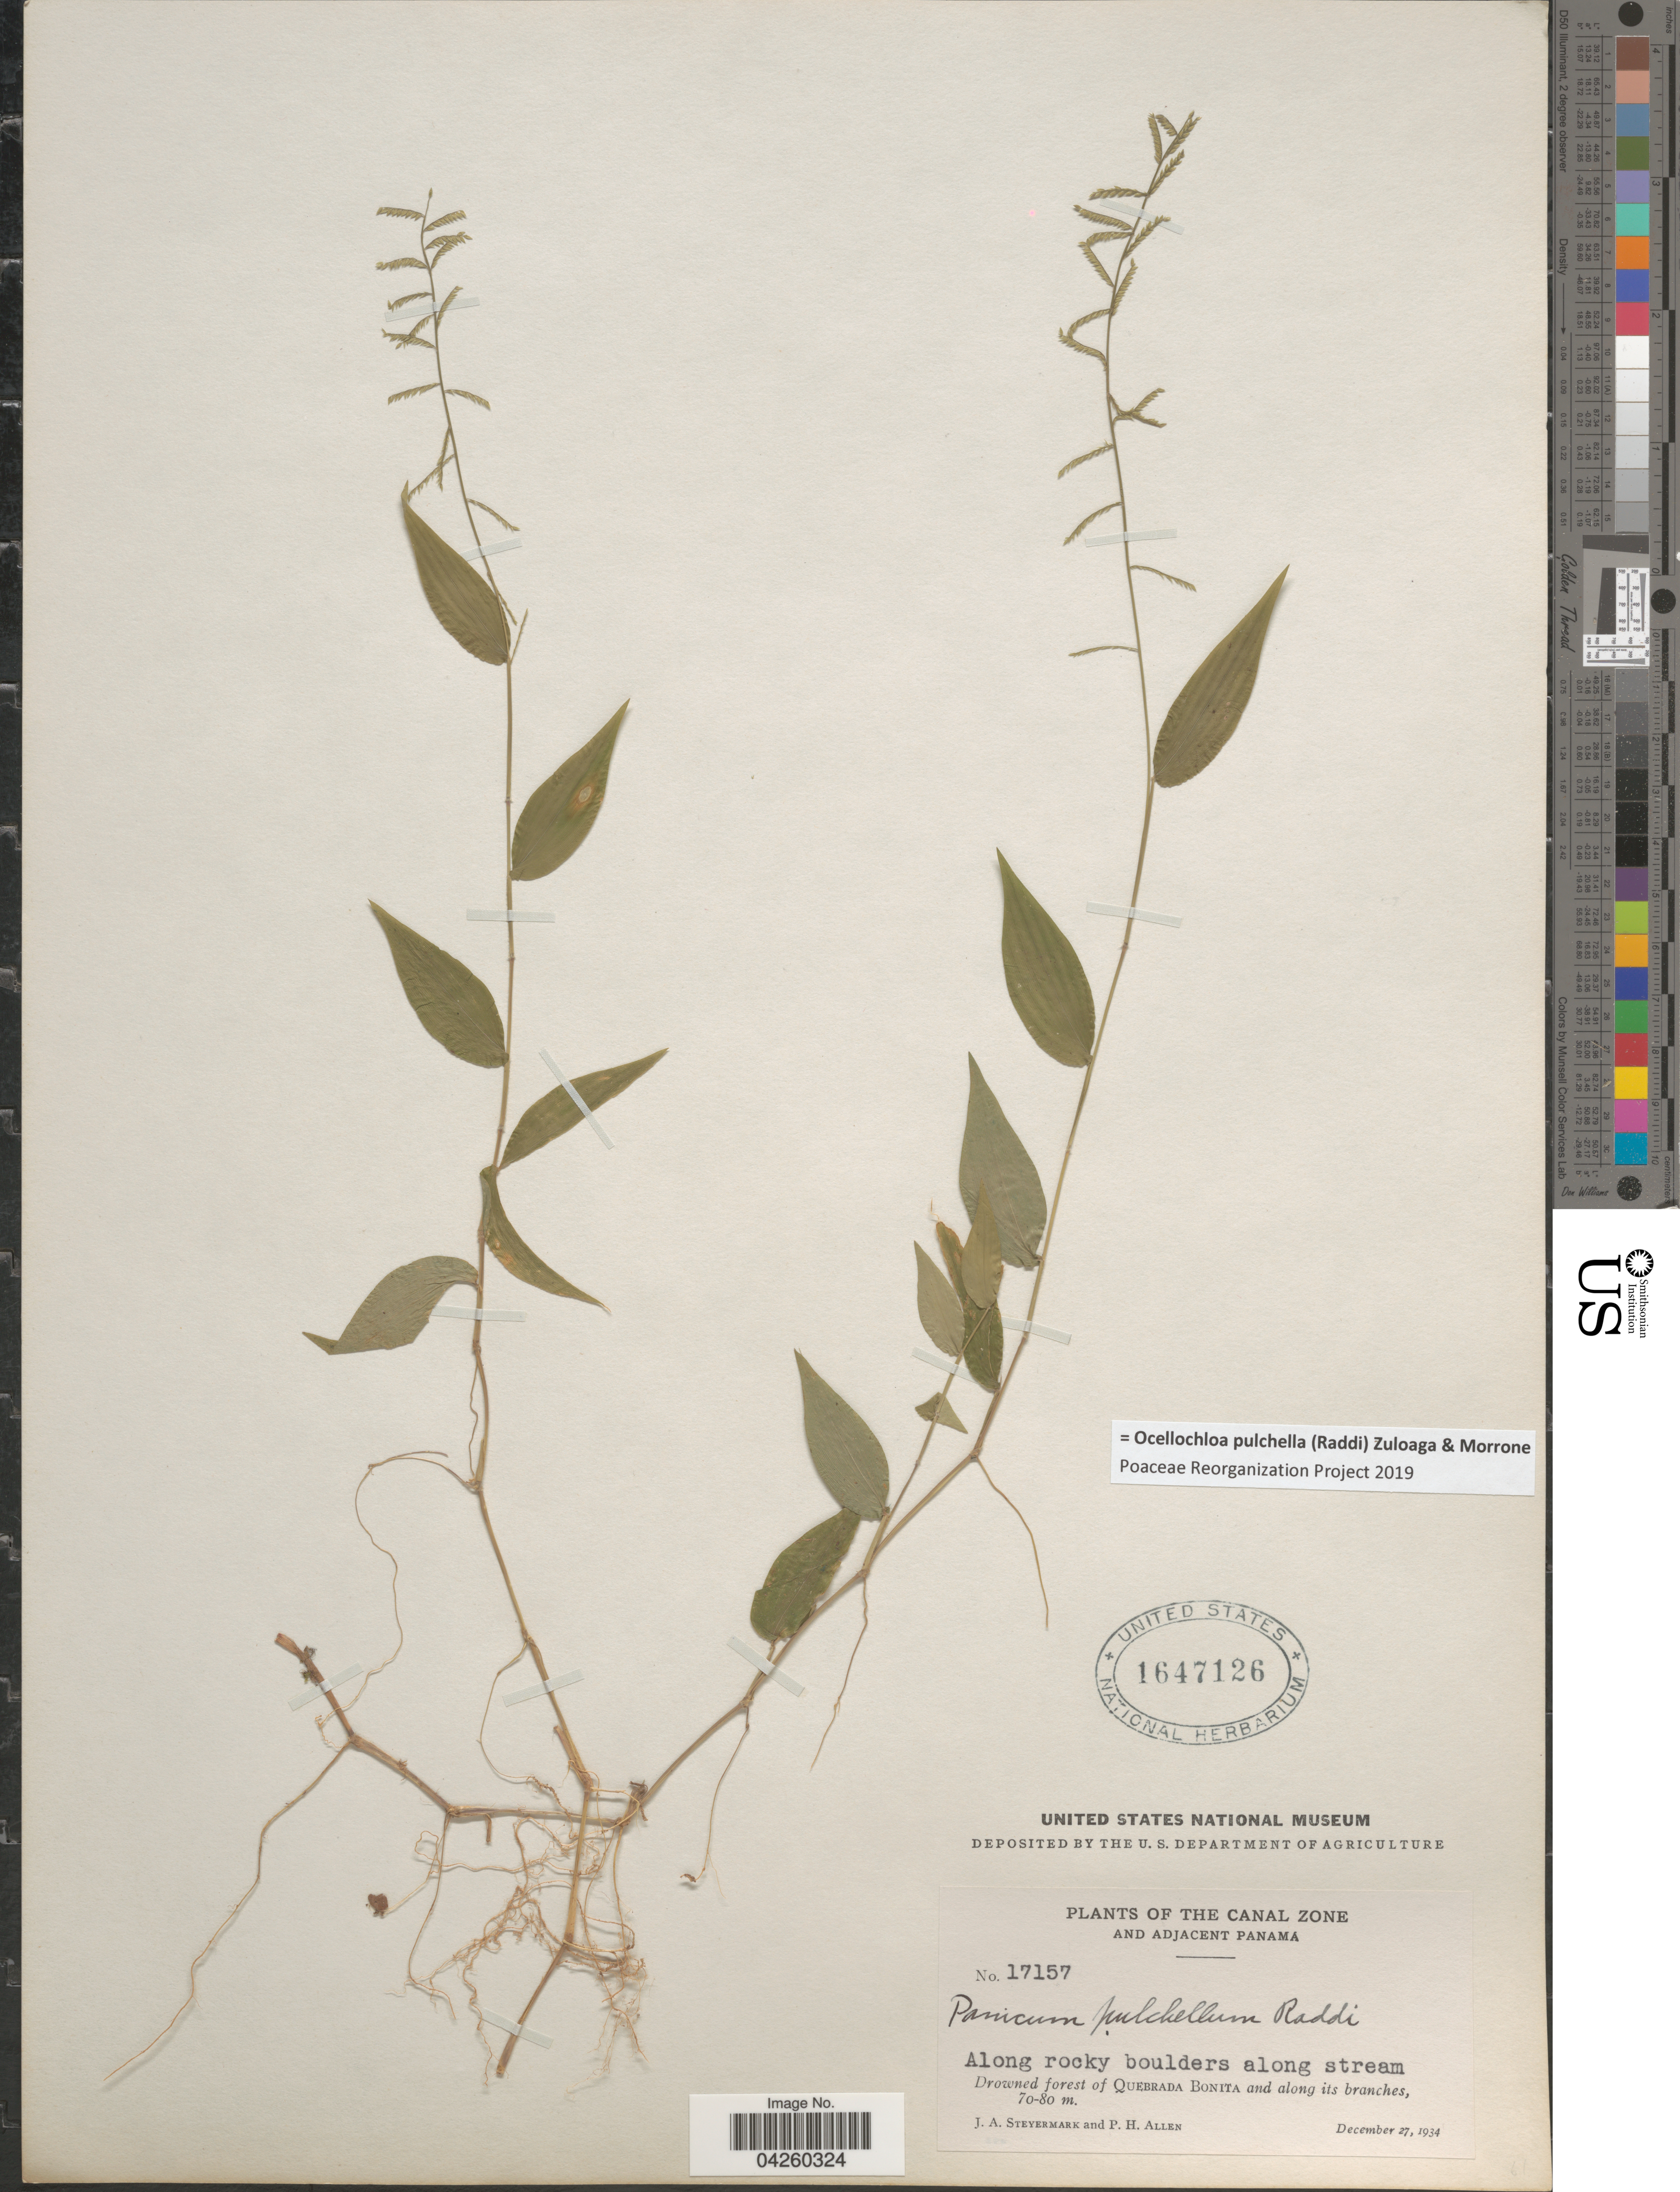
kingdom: Plantae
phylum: Tracheophyta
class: Liliopsida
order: Poales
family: Poaceae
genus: Ocellochloa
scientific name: Ocellochloa pulchella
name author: (Raddi) Zuloaga & Morrone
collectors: J. Steyermark & P. H. Allen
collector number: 17157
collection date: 1934-12-27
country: Panama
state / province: Panamá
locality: The Canal Zone and Adjacent Panama. Along rocky boulders along stream. Drowned forest of Quebrada Bonita and along its branches.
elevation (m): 70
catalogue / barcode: US 1647126